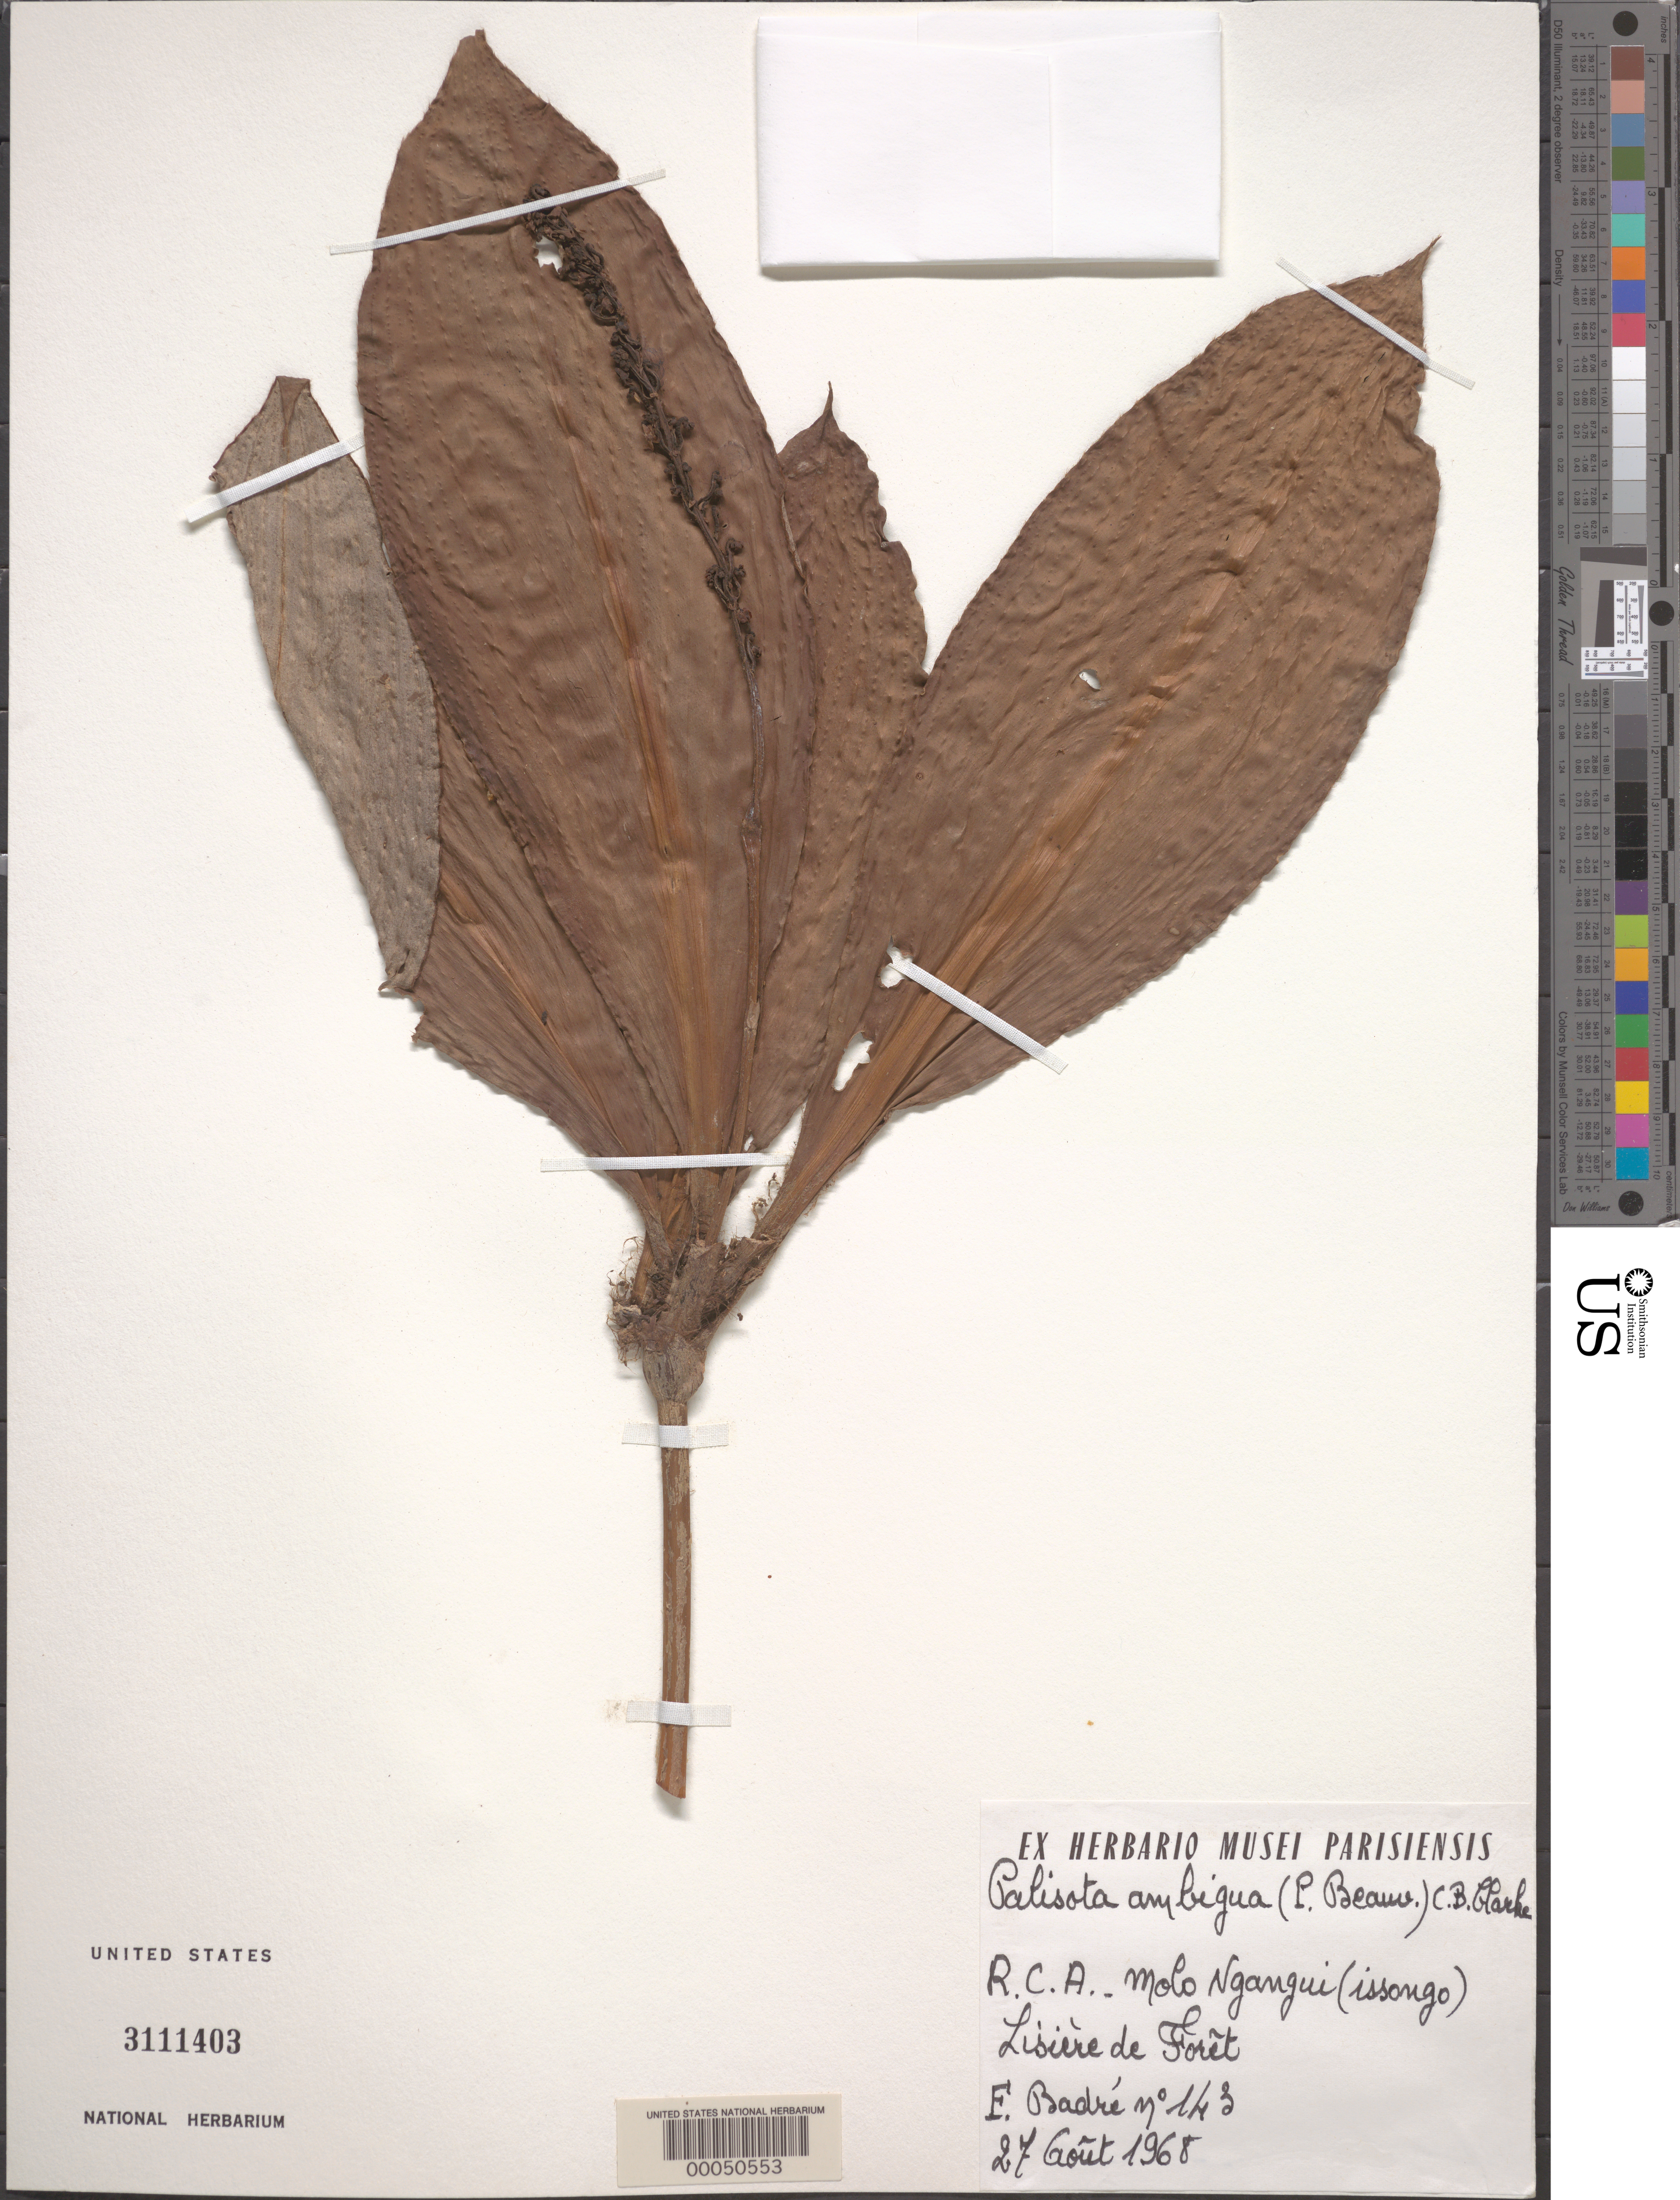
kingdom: Plantae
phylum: Tracheophyta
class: Liliopsida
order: Commelinales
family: Commelinaceae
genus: Palisota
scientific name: Palisota ambigua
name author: (P. Beauv.) C.B. Clarke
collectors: F. Badré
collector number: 143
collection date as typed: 27 Aug 1968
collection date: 1968-08-27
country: Central African Republic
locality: Molo Ngangui (Issongo), lisierre de foret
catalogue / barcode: US 3111403